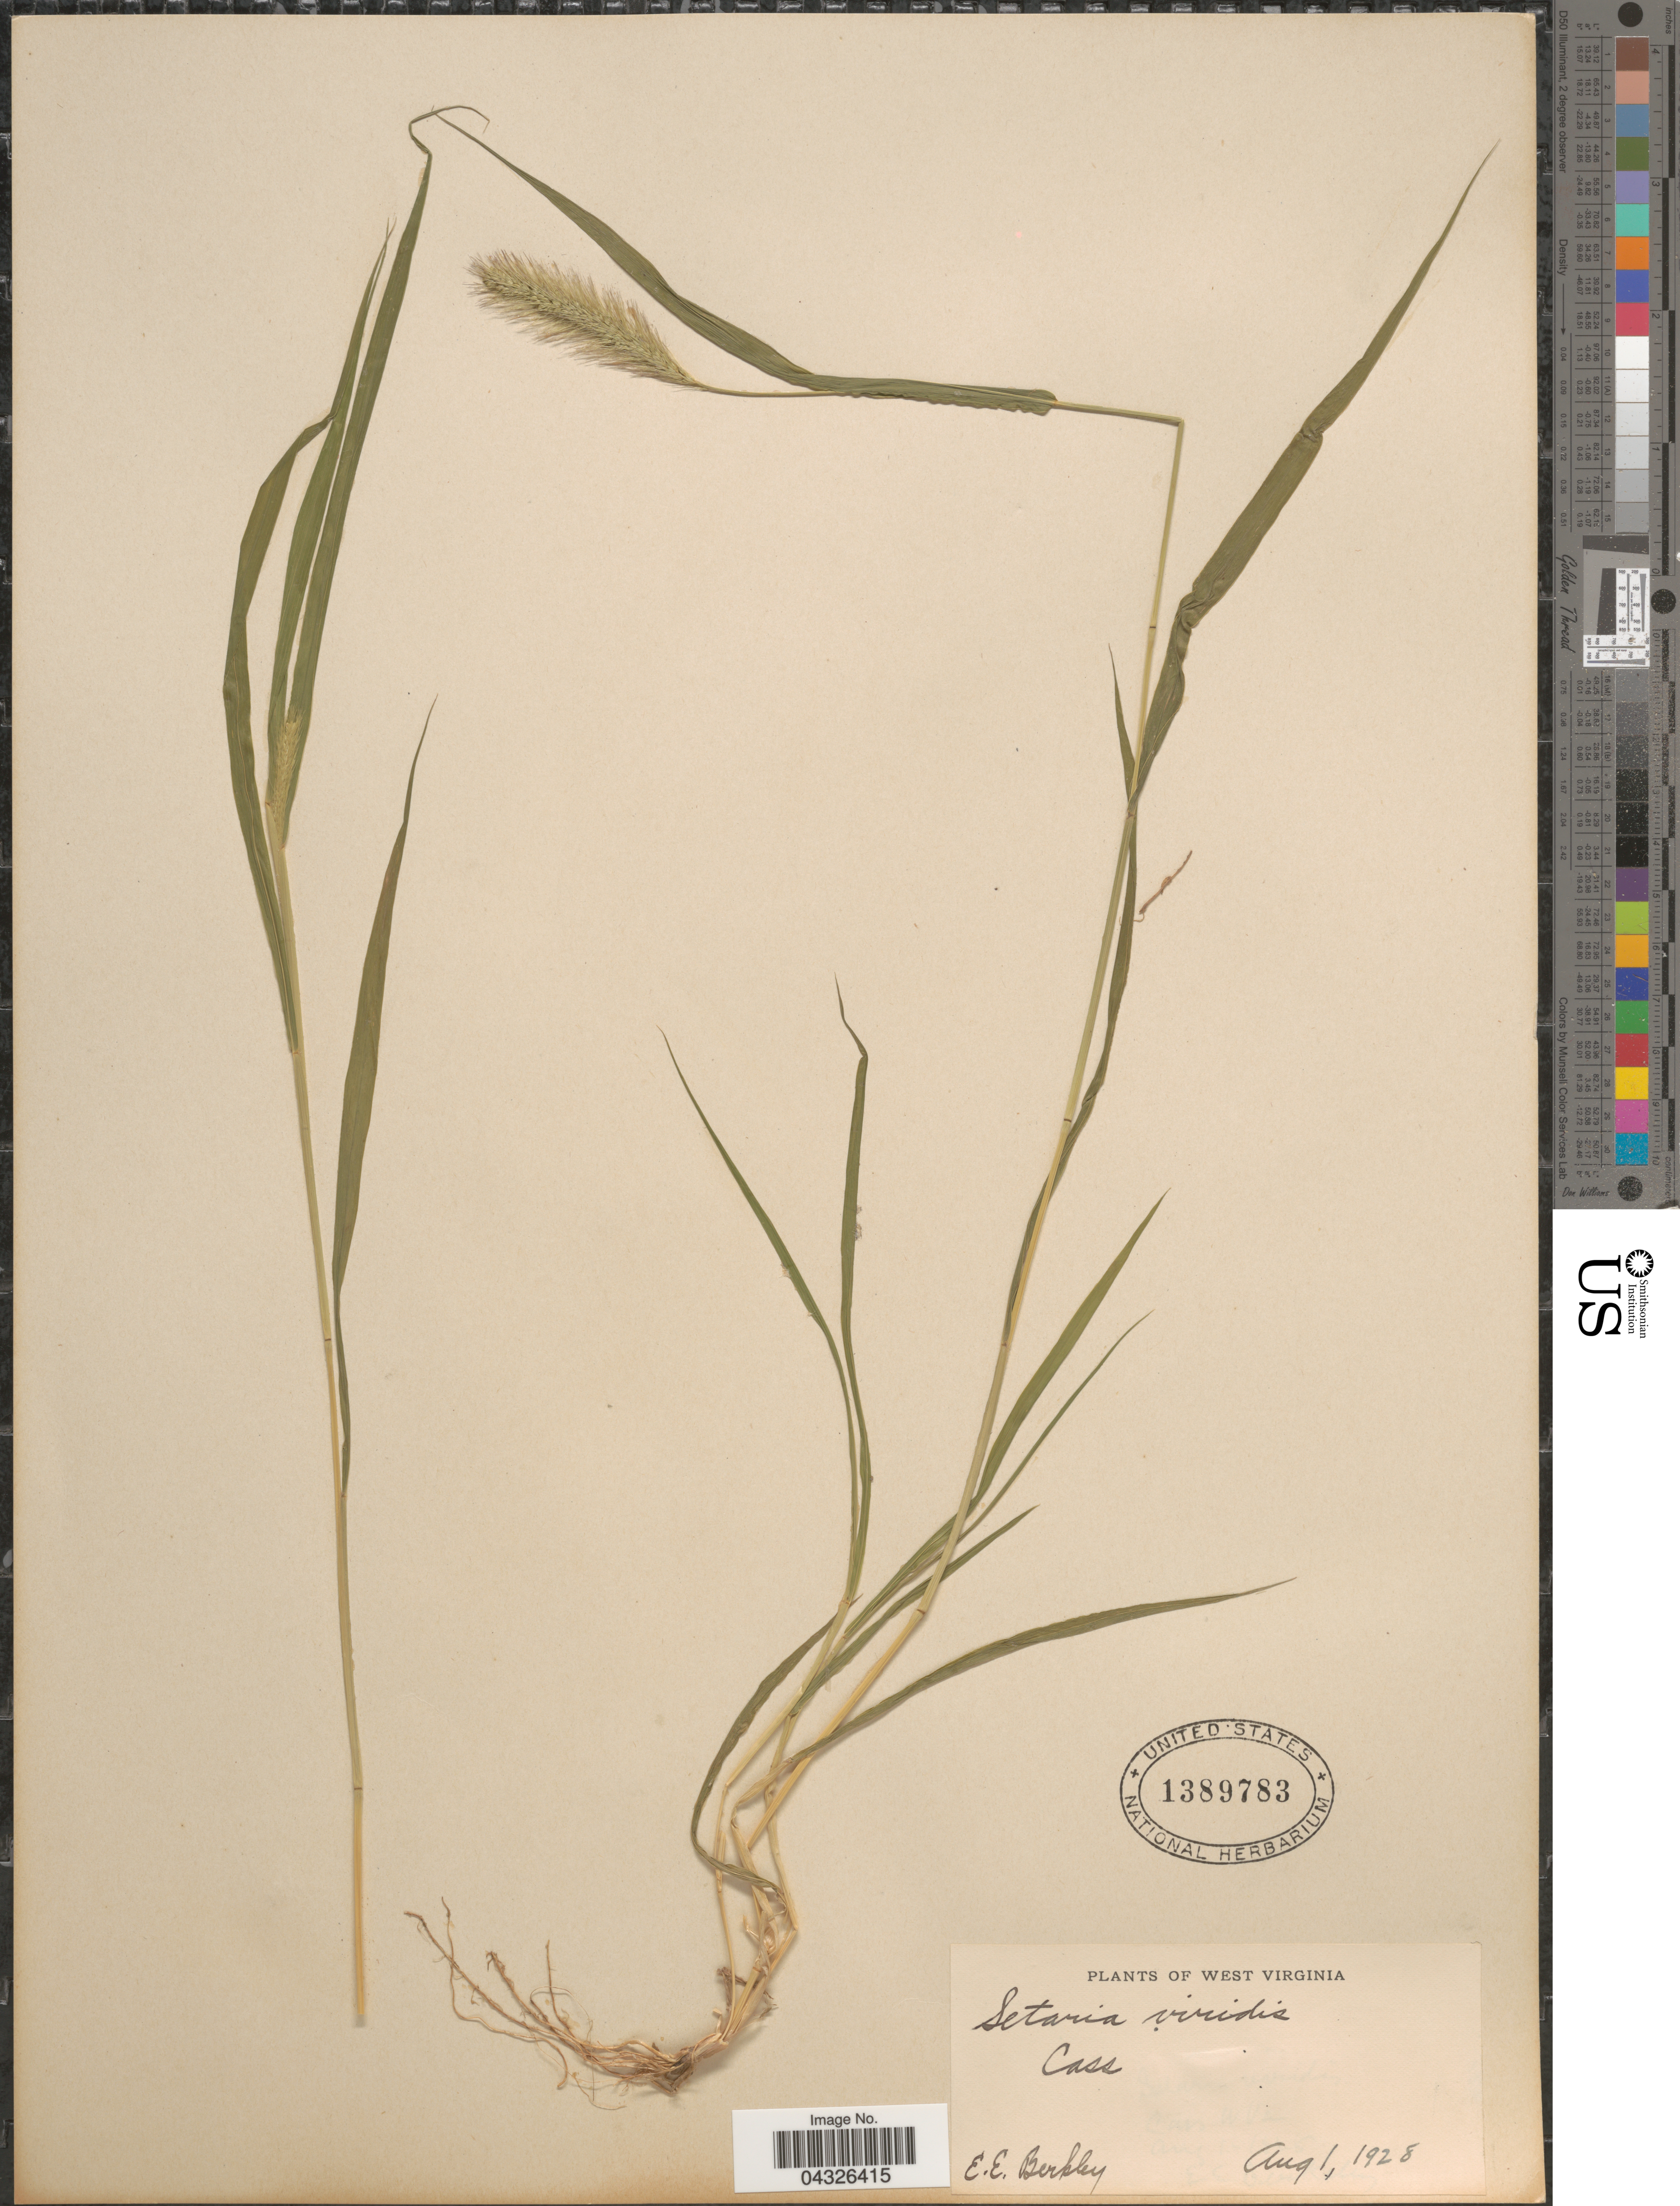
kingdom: Plantae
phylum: Tracheophyta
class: Liliopsida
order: Poales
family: Poaceae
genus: Setaria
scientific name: Setaria viridis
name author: (L.) P. Beauv.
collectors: E. Berkley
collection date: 1928-08-01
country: United States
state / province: West Virginia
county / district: Pocahontas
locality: Cass.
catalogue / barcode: US 1389783